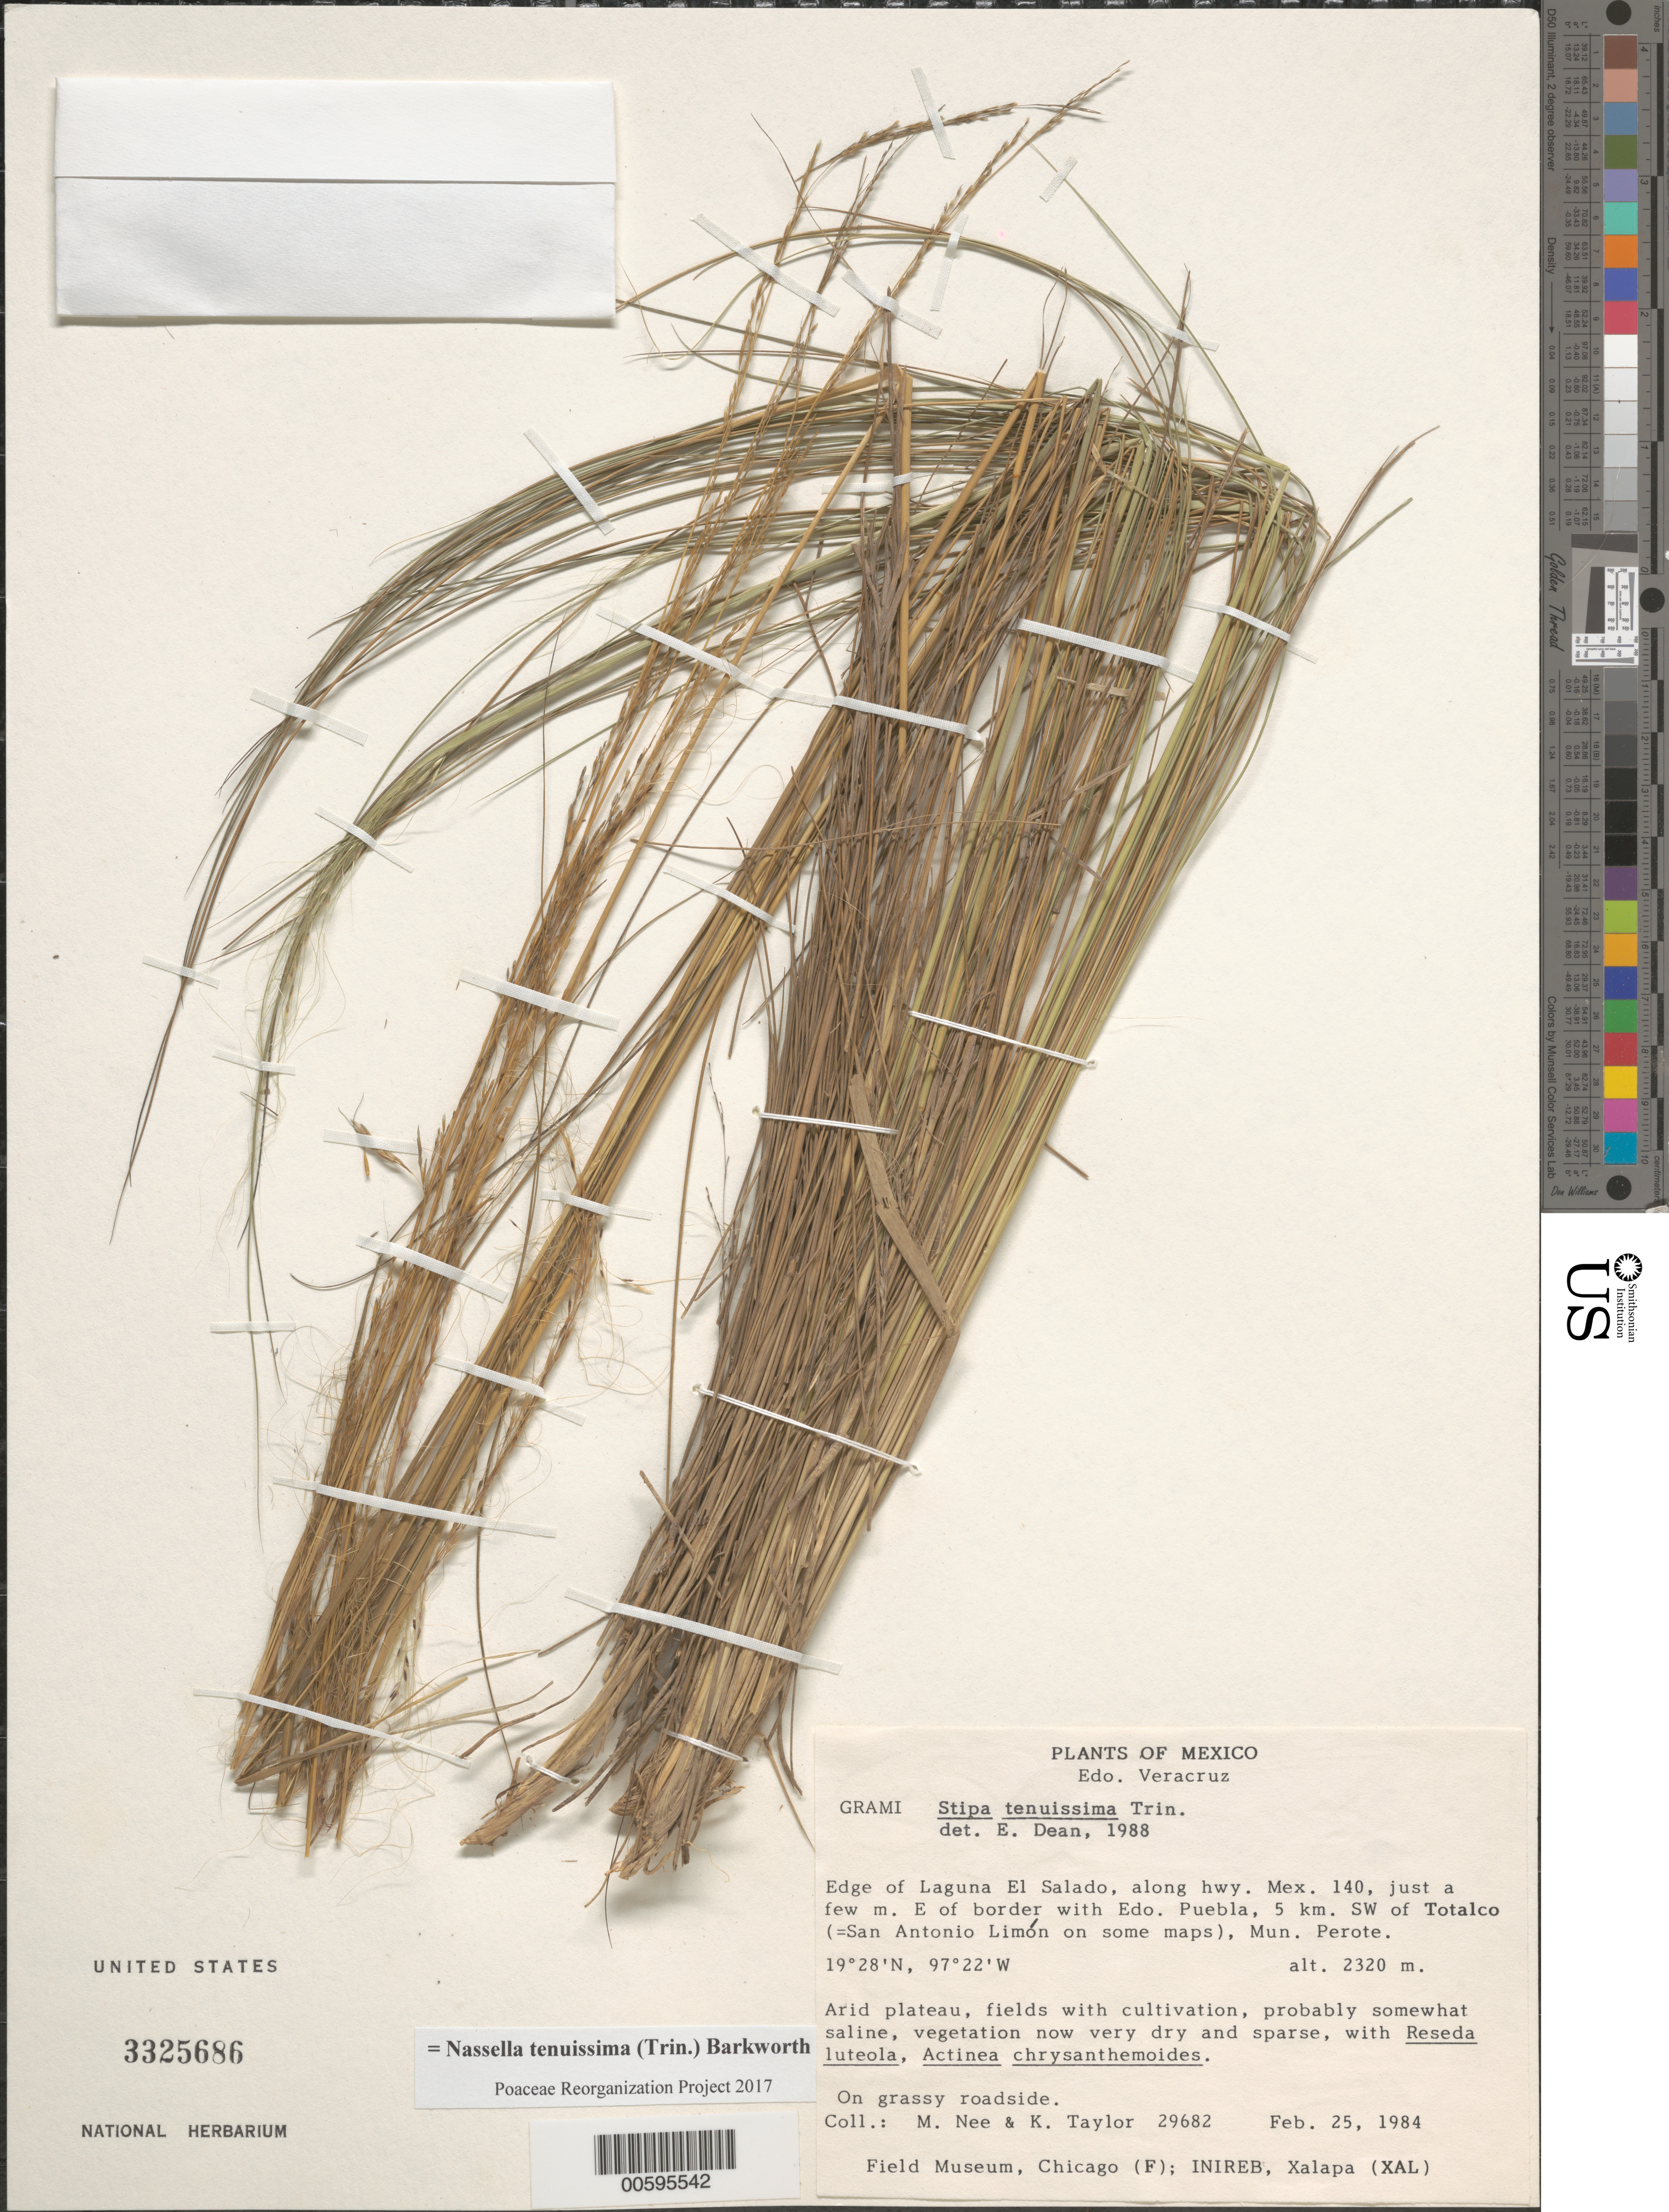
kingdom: Plantae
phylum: Tracheophyta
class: Liliopsida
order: Poales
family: Poaceae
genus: Nassella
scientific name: Nassella tenuissima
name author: (Trin.) Barkworth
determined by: Poaceae Reorganization Project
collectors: M. Nee & K. Taylor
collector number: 29682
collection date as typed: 25 Feb 1984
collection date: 1984-02-25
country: Mexico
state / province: Veracruz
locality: Edge of Laguna El Salado, along hwy Mex 140, just a few m. E of border with Edo. Puebla, 5 km SW of Totalco (=San Antonio Lim=...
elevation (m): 2320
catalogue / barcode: US 3325686